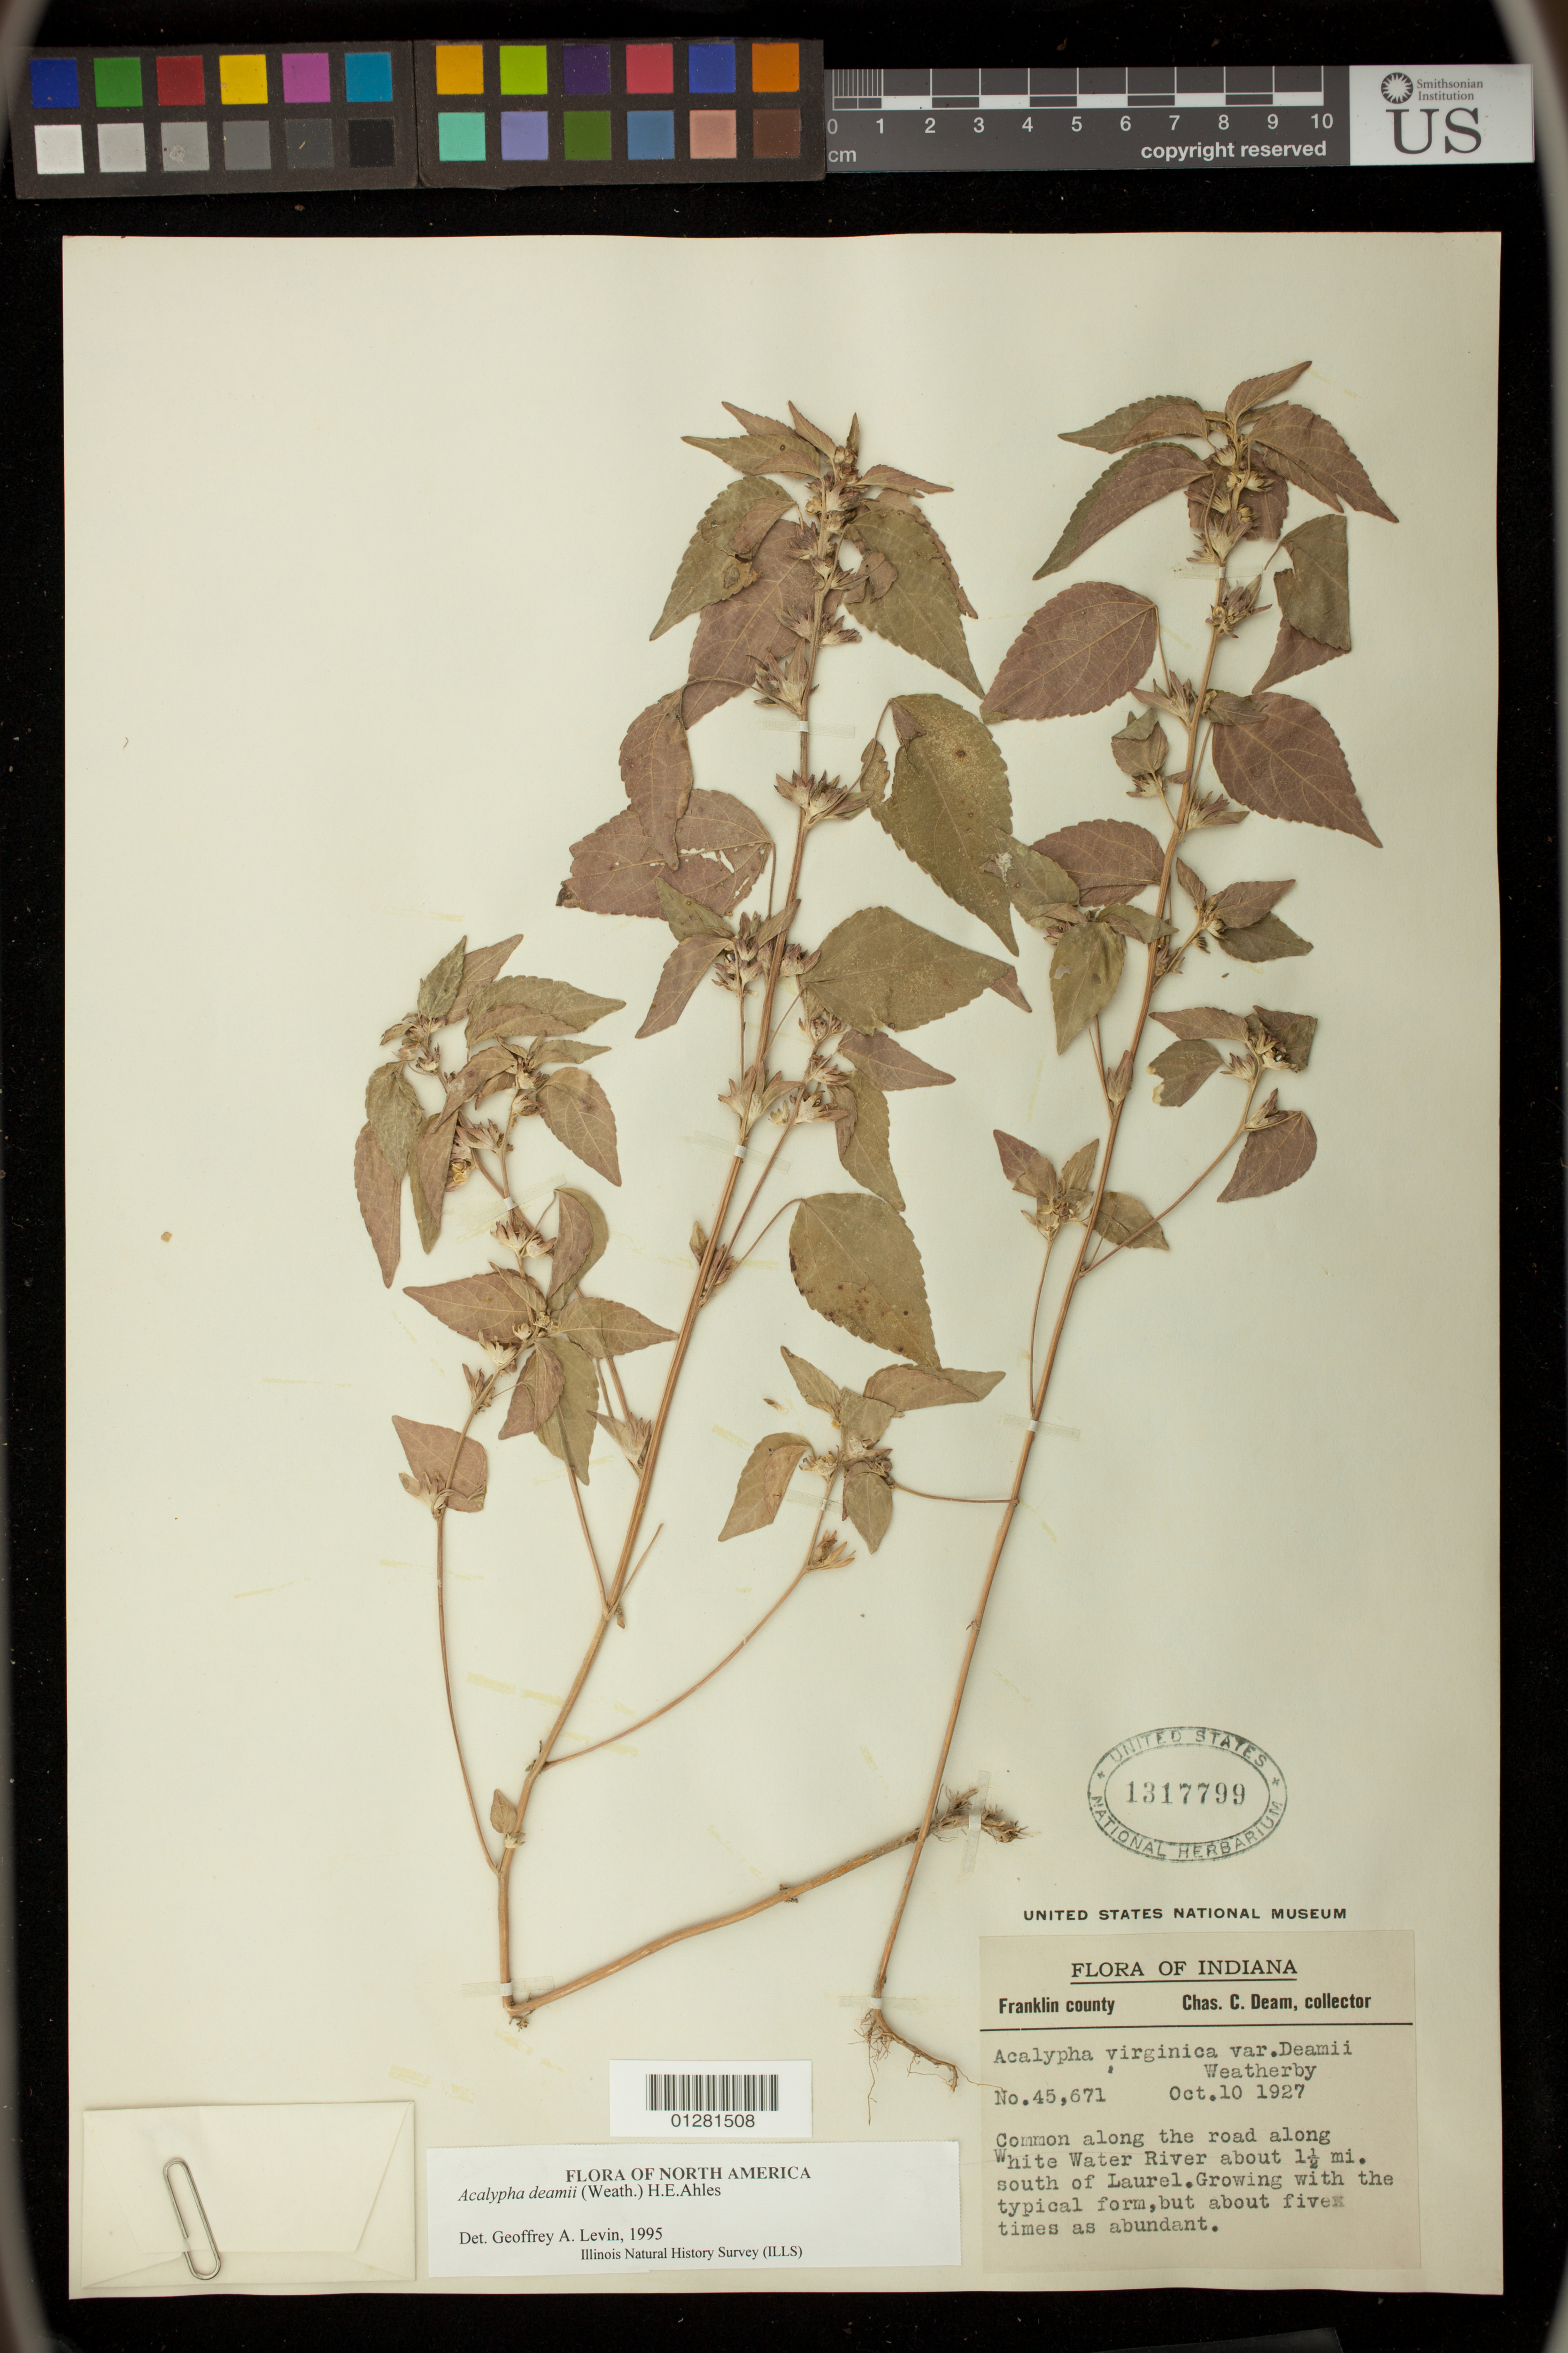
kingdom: Plantae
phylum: Tracheophyta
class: Magnoliopsida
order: Malpighiales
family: Euphorbiaceae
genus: Acalypha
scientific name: Acalypha deamii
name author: (Weath.) H.E. Ahles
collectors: C. C. Deam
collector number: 45,671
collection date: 1927-10-10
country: United States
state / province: Indiana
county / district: Franklin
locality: Road along White Water River about 1 1/2 mi. south of Laurel.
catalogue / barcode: US 1317799